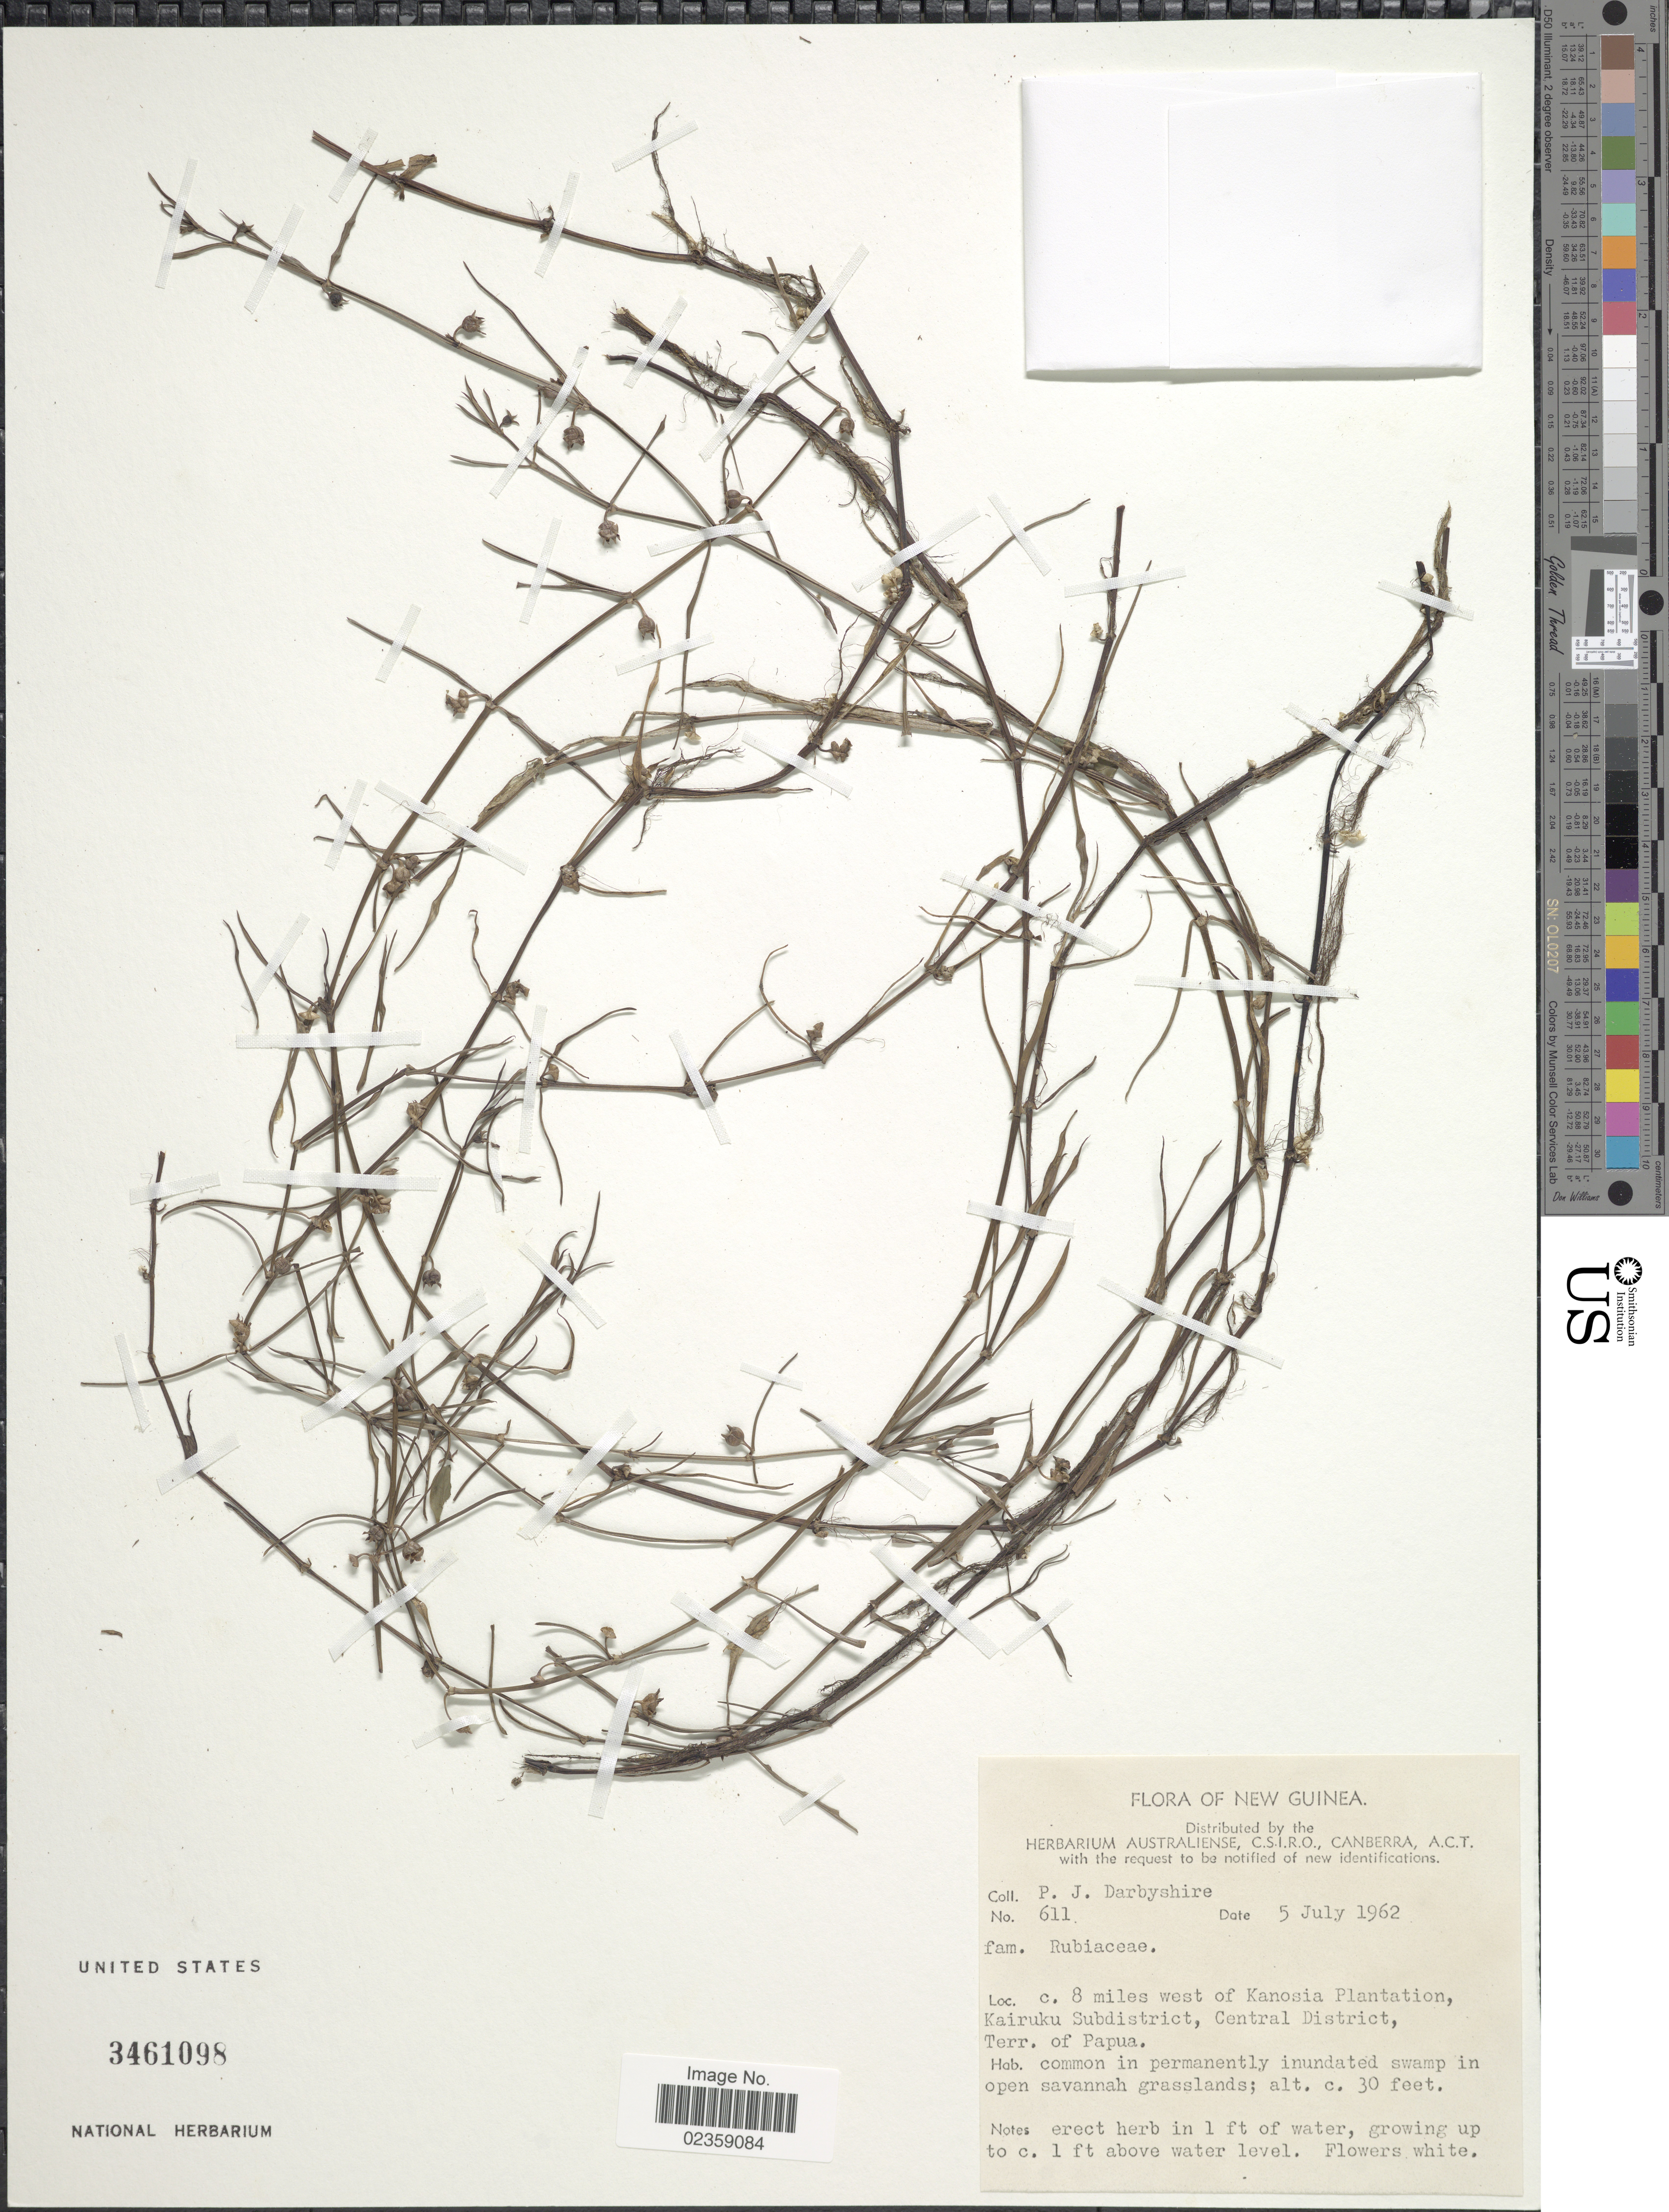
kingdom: Plantae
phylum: Tracheophyta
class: Magnoliopsida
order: Gentianales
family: Rubiaceae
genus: Oldenlandia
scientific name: Oldenlandia sp.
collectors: P. Darbyshire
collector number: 611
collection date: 1962-07-05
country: Papua New Guinea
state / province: Central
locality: New Guinea. C. 8 miles west of Kanosia Plantation, Kairuku Subdistrict, Central District, Terr. of Papua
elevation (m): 9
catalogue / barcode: US 3461098